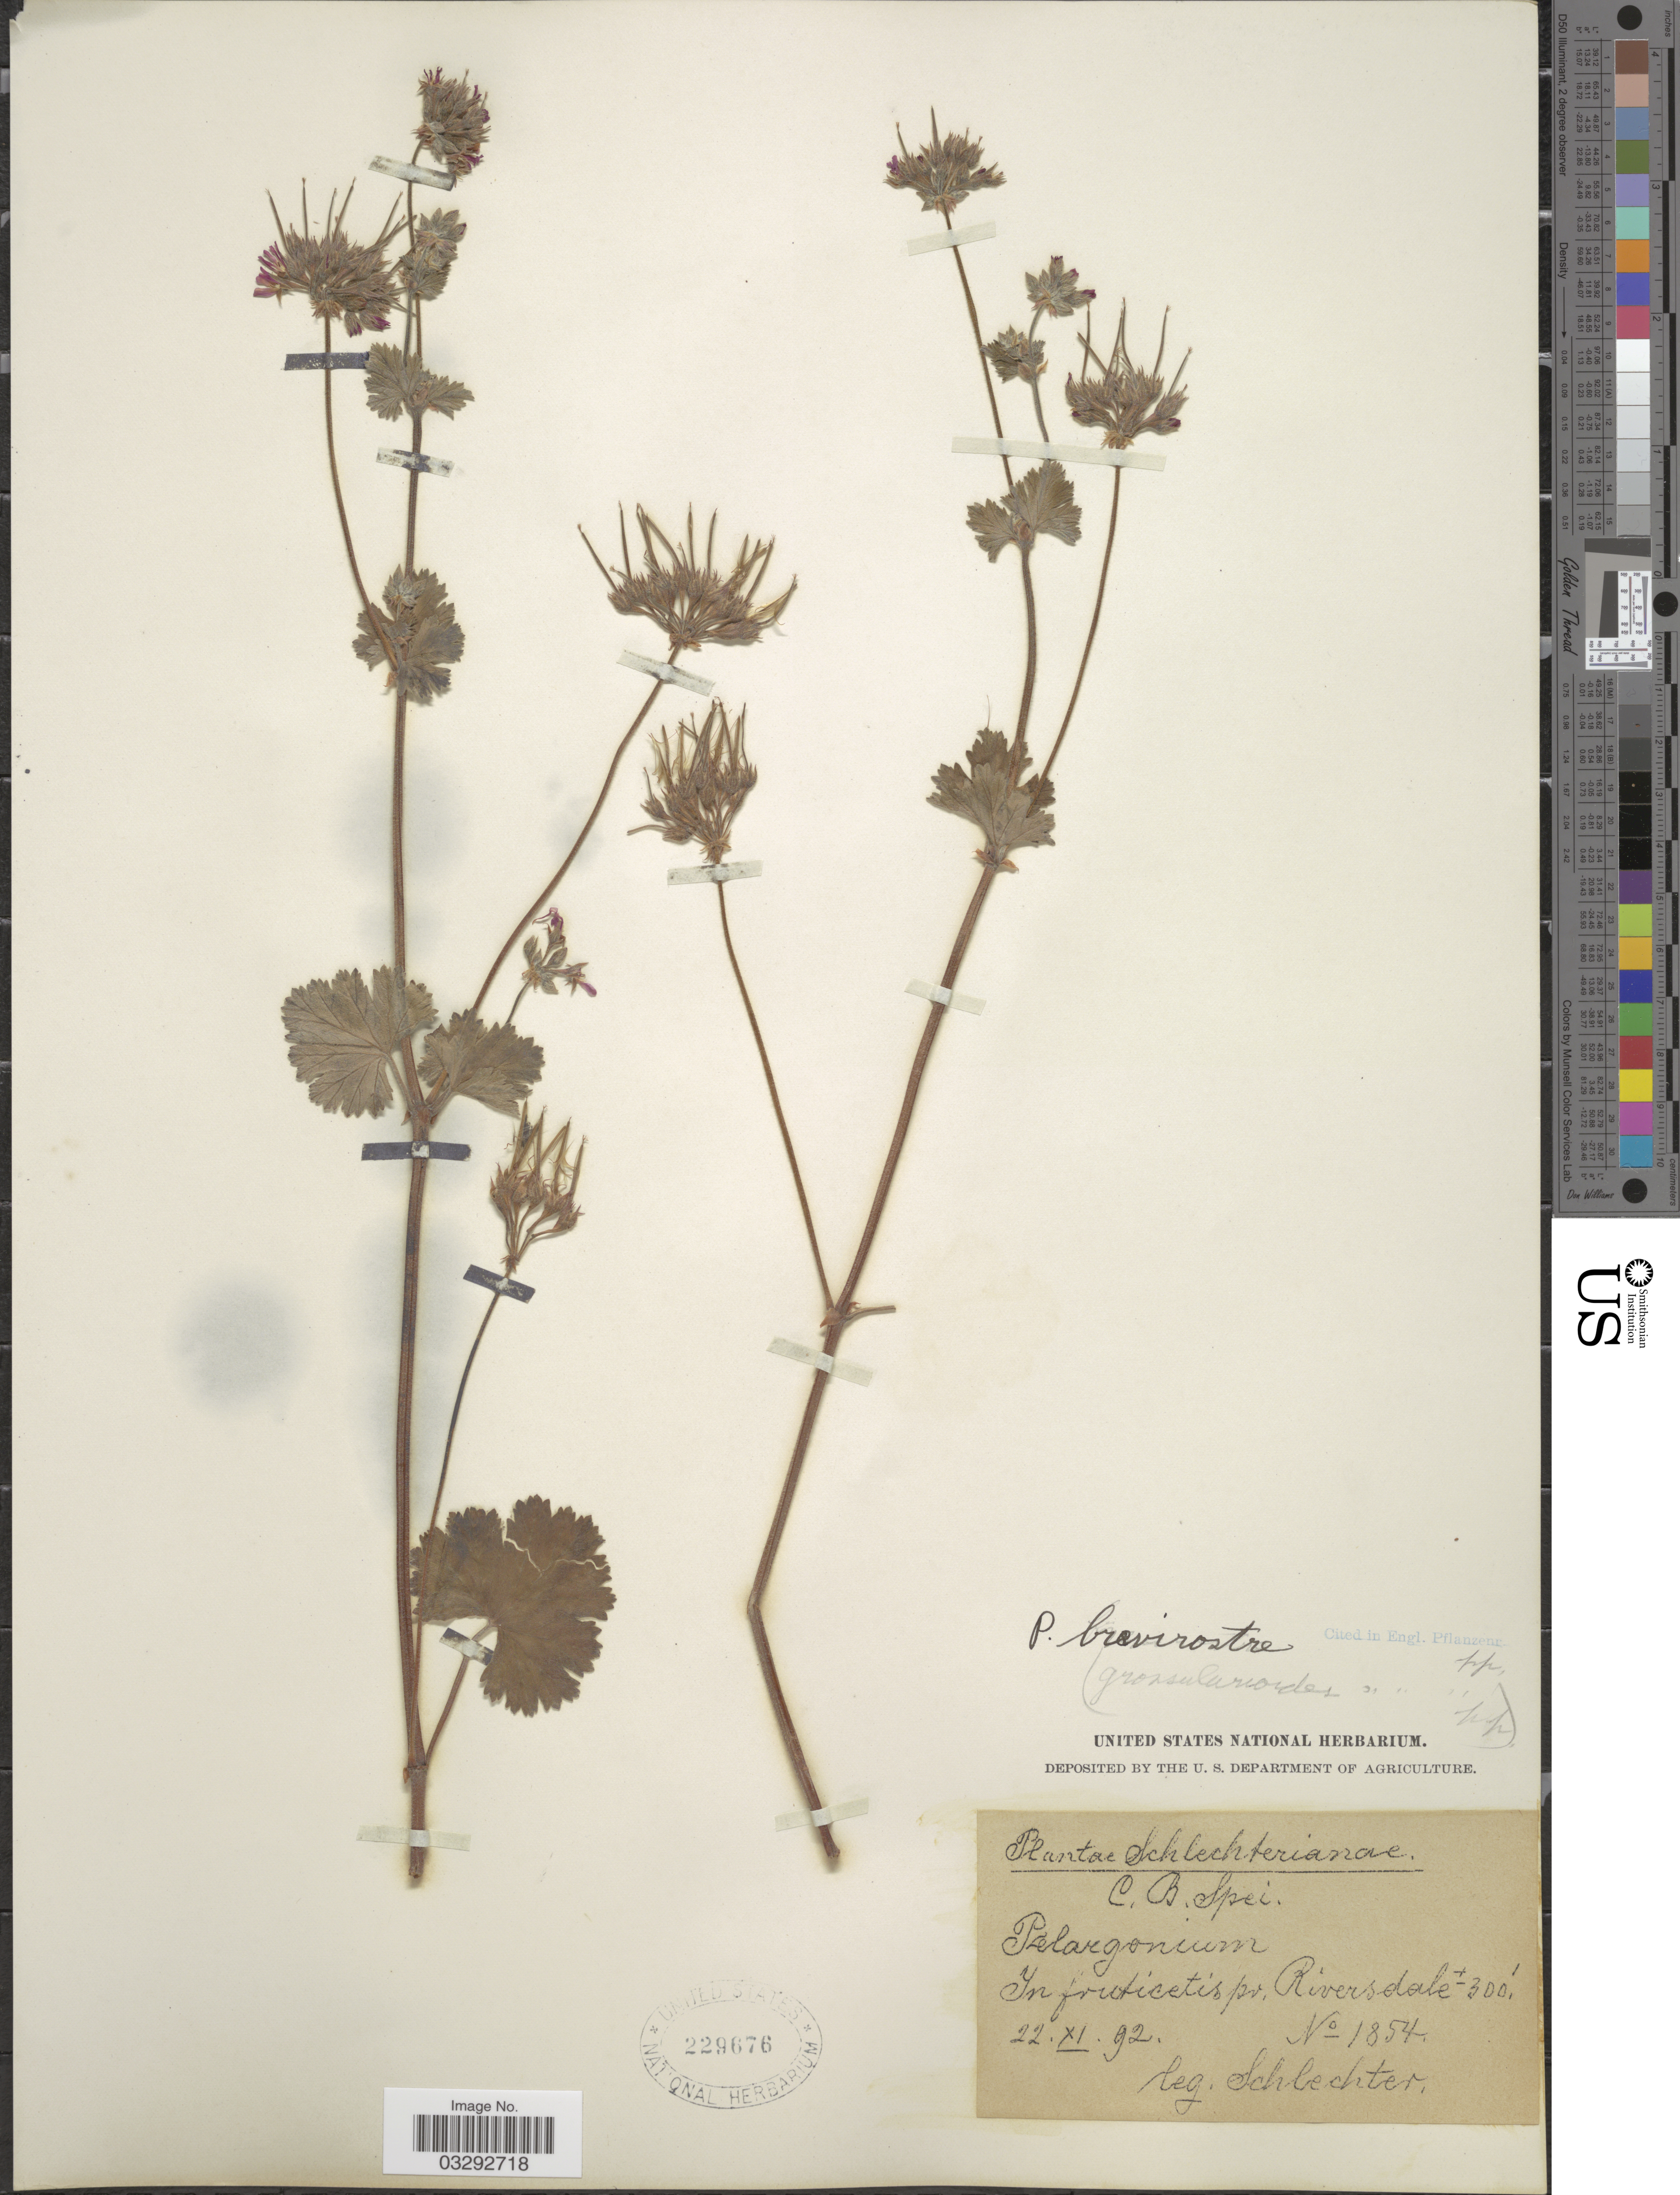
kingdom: Plantae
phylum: Tracheophyta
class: Magnoliopsida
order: Geraniales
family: Geraniaceae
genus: Pelargonium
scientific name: Pelargonium brevirostre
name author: E. Mey. ex Knuth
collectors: Schlechter, --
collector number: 1854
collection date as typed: Transcribed d/m/y: 22/11/92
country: South Africa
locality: C.B. Spei. In fruticetis pr. Riversdale.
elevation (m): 91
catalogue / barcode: US 229676